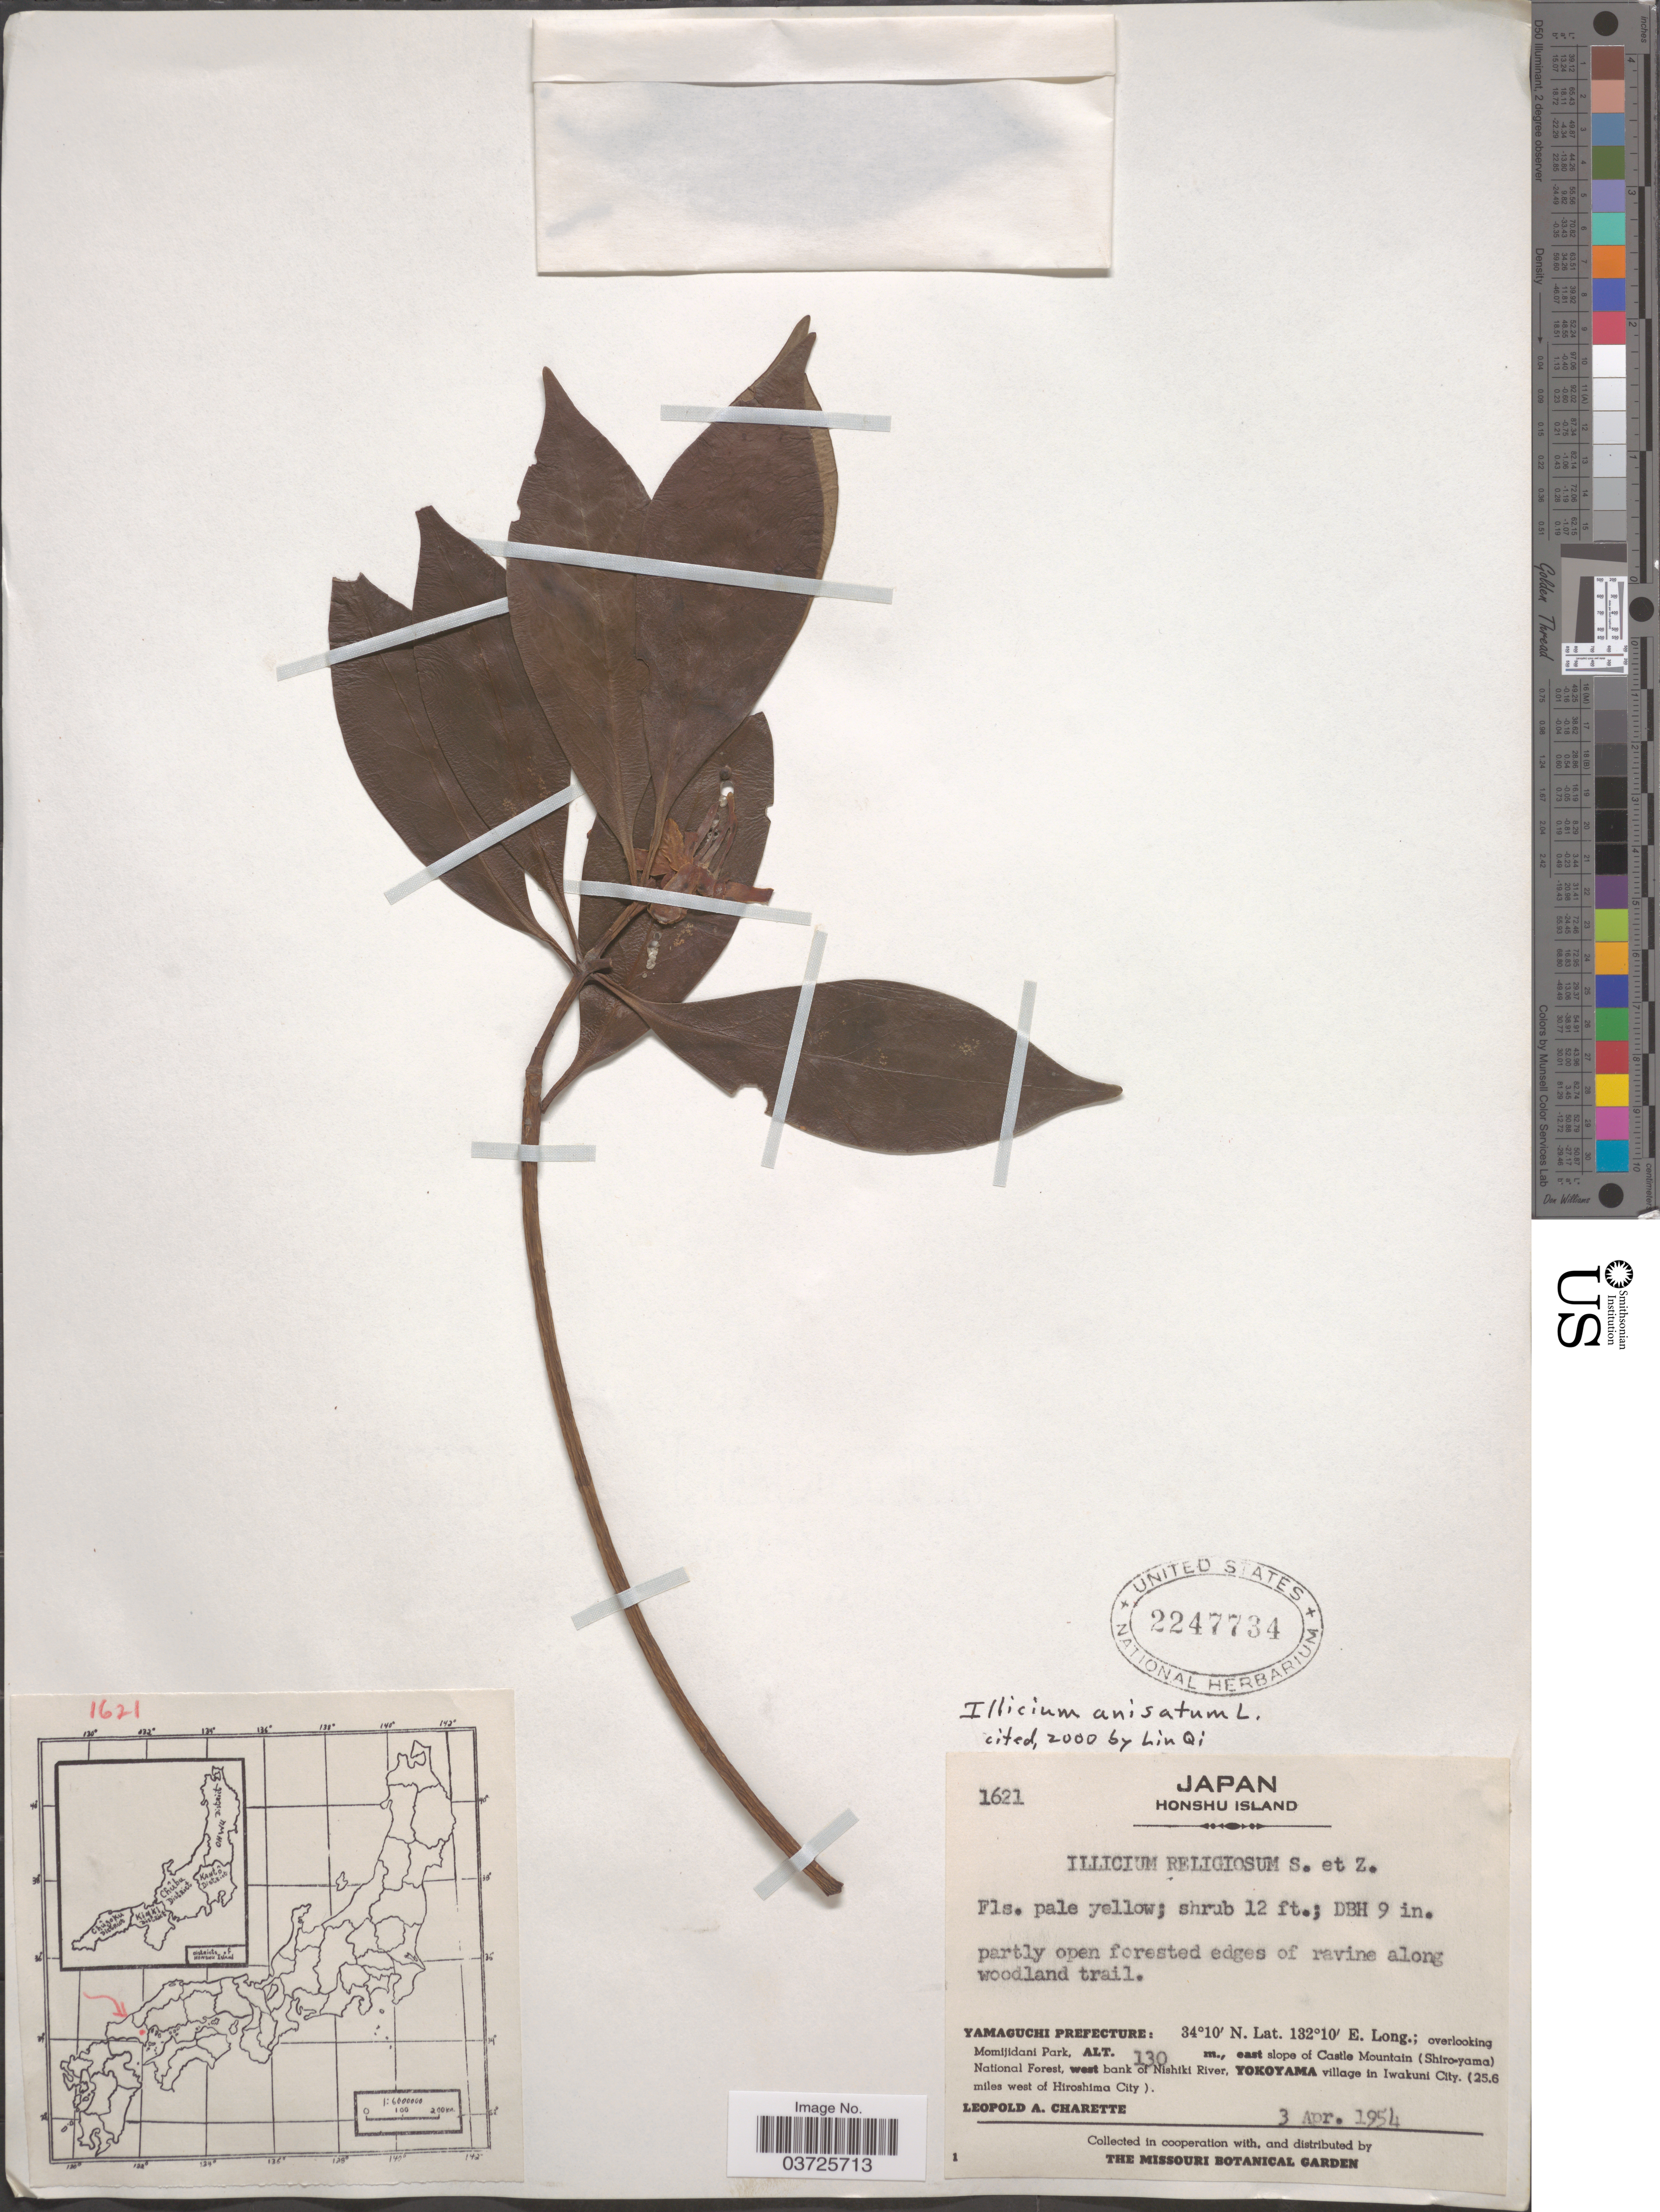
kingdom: Plantae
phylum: Tracheophyta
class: Magnoliopsida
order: Austrobaileyales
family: Schisandraceae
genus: Illicium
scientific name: Illicium anisatum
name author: L.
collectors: L. A. Charette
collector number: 1621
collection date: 1954-04-03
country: Japan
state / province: Yamaguti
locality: Honshu Island. Open forested edges of ravine along woodland trail. Yamaguchi Prefecture: Momijidani Park, east slope of Castle Mountain (Shiro-yama) National Forest, west bank of Nishiki River, Yokoyama village in Iwakuni City. (25.6 miles west of Hiroshima City ).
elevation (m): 130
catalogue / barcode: US 2247734